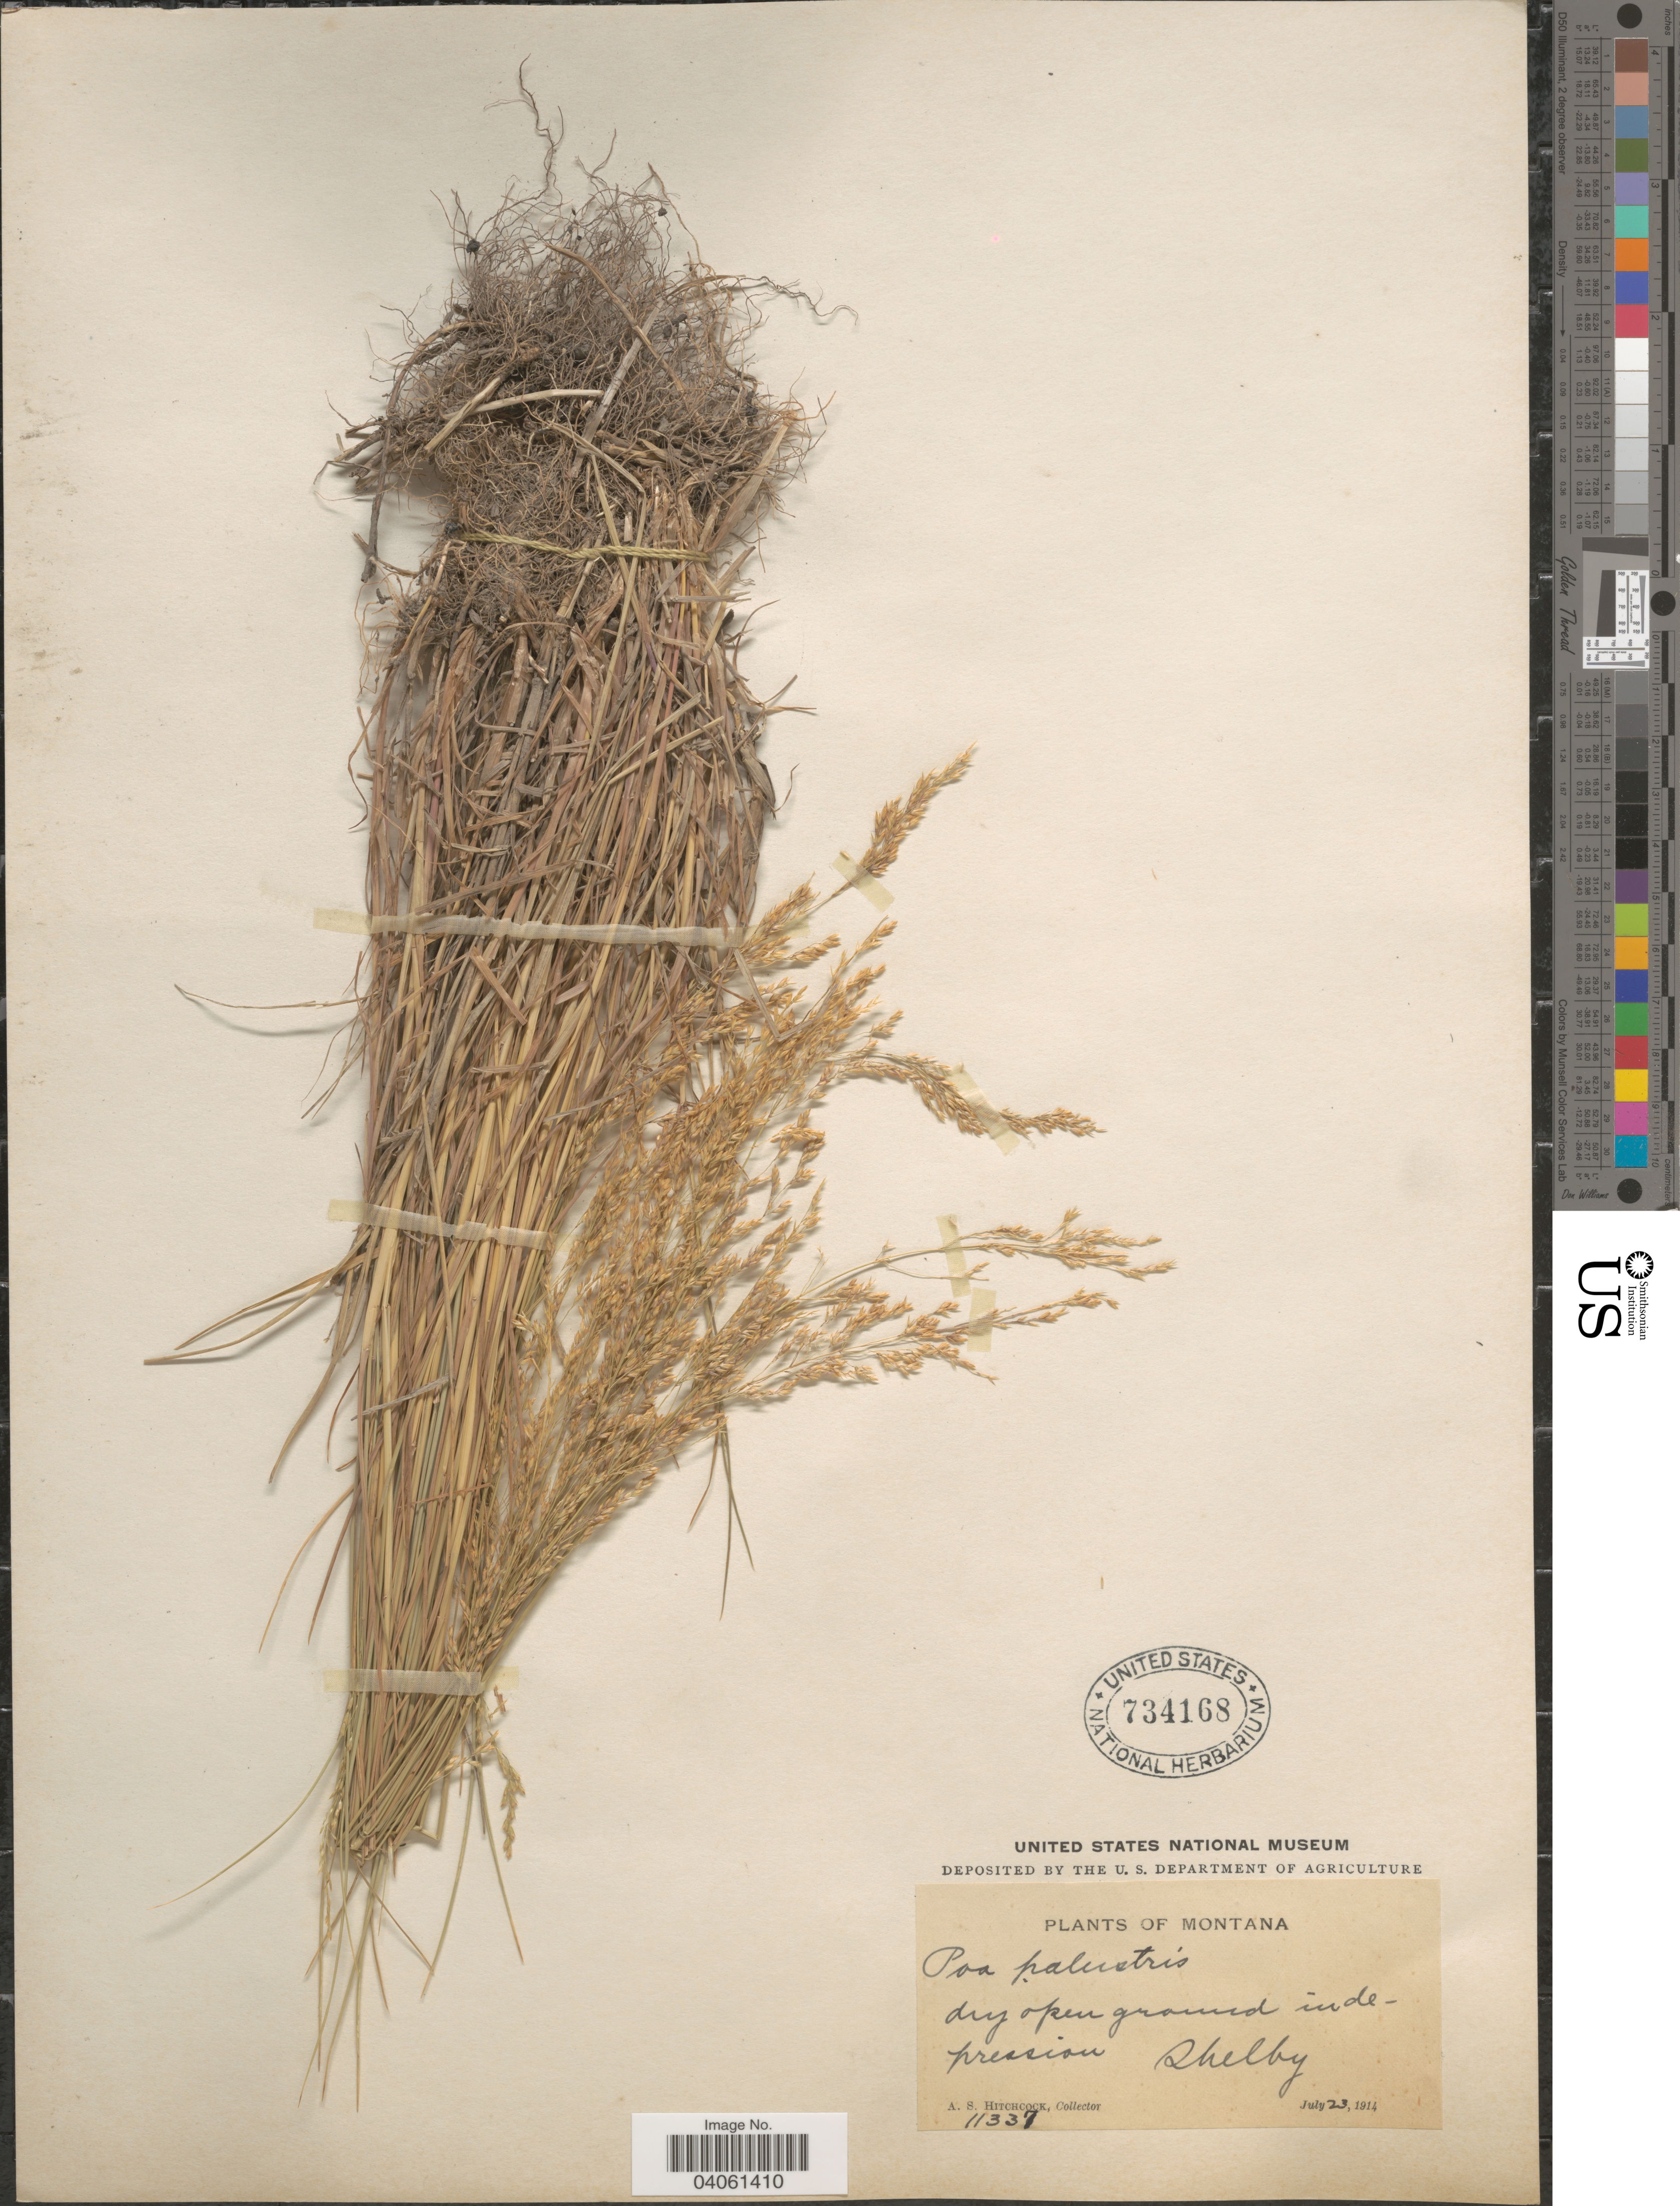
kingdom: Plantae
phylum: Tracheophyta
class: Liliopsida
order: Poales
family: Poaceae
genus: Poa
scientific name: Poa palustris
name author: L.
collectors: A. S. Hitchcock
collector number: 11337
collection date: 1914-07-23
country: United States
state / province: Montana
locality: Shelby.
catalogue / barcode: US 734168